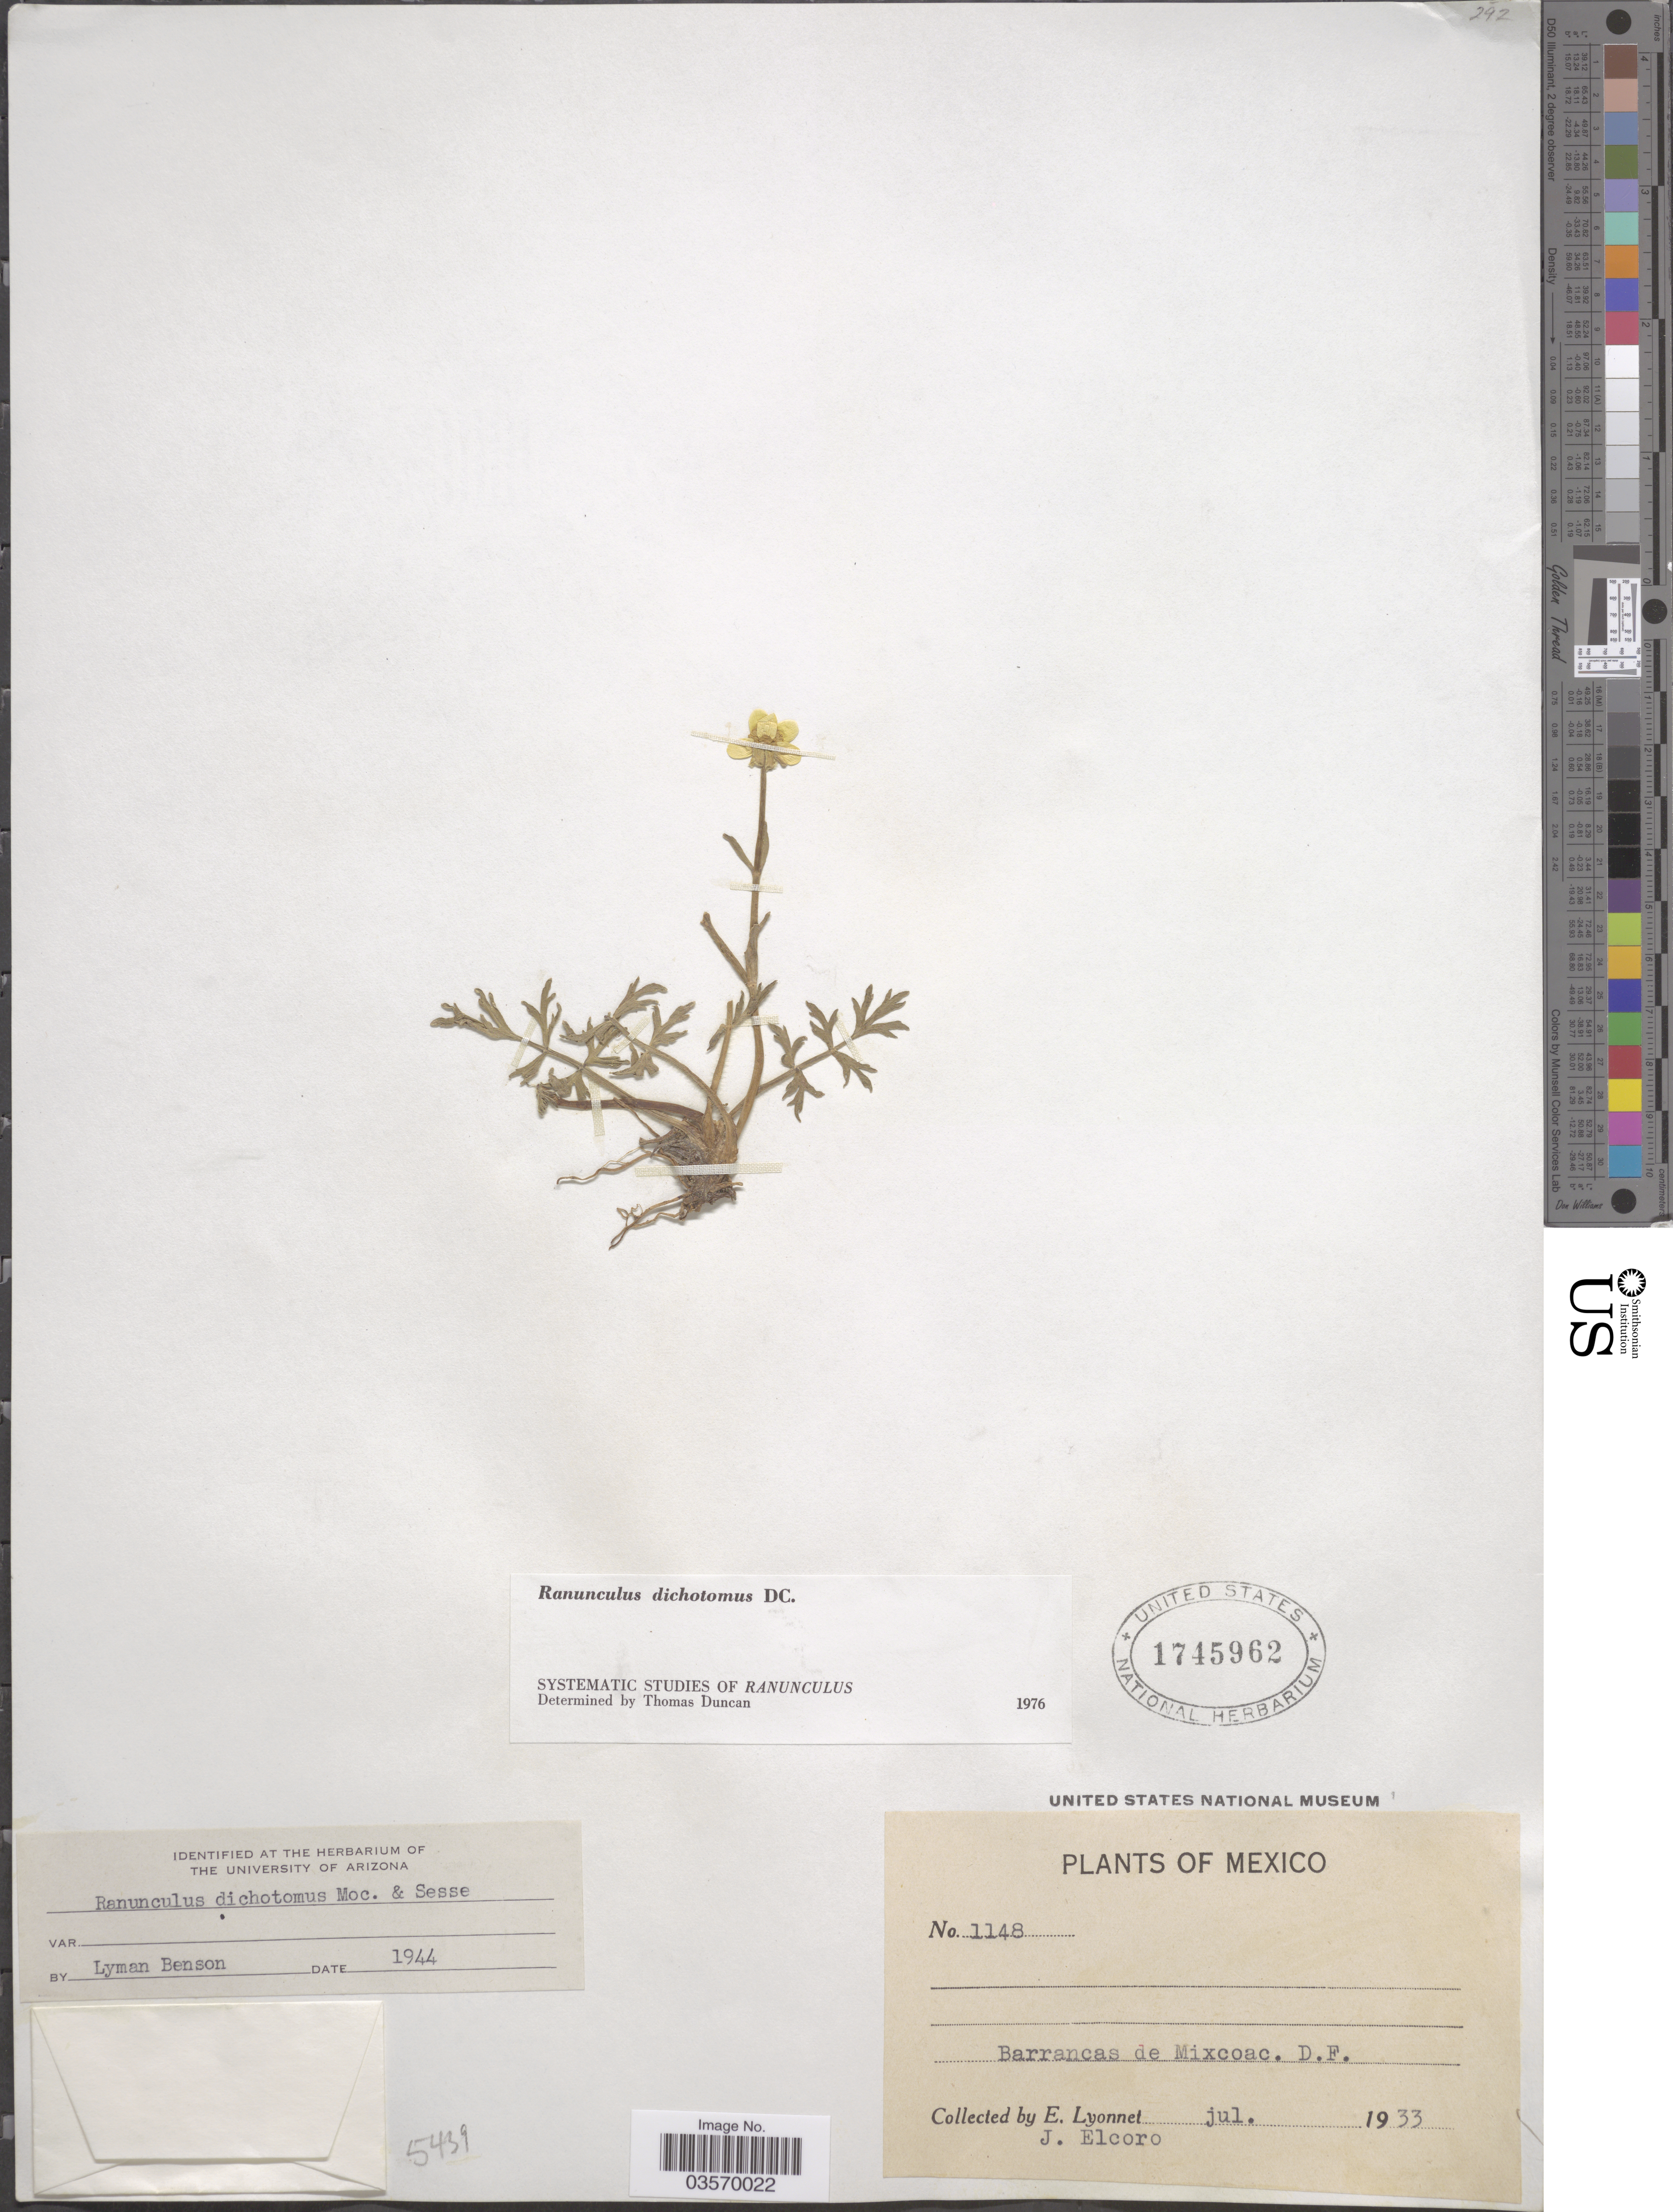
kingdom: Plantae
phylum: Tracheophyta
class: Magnoliopsida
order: Ranunculales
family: Ranunculaceae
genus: Ranunculus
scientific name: Ranunculus dichotomus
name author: Moc. & Sessé ex DC.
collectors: E. Lyonnet & J. Elcoro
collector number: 1148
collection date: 1933-07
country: Mexico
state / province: Distrito Federal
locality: Barrancas de Mixcoac.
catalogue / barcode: US 1745962